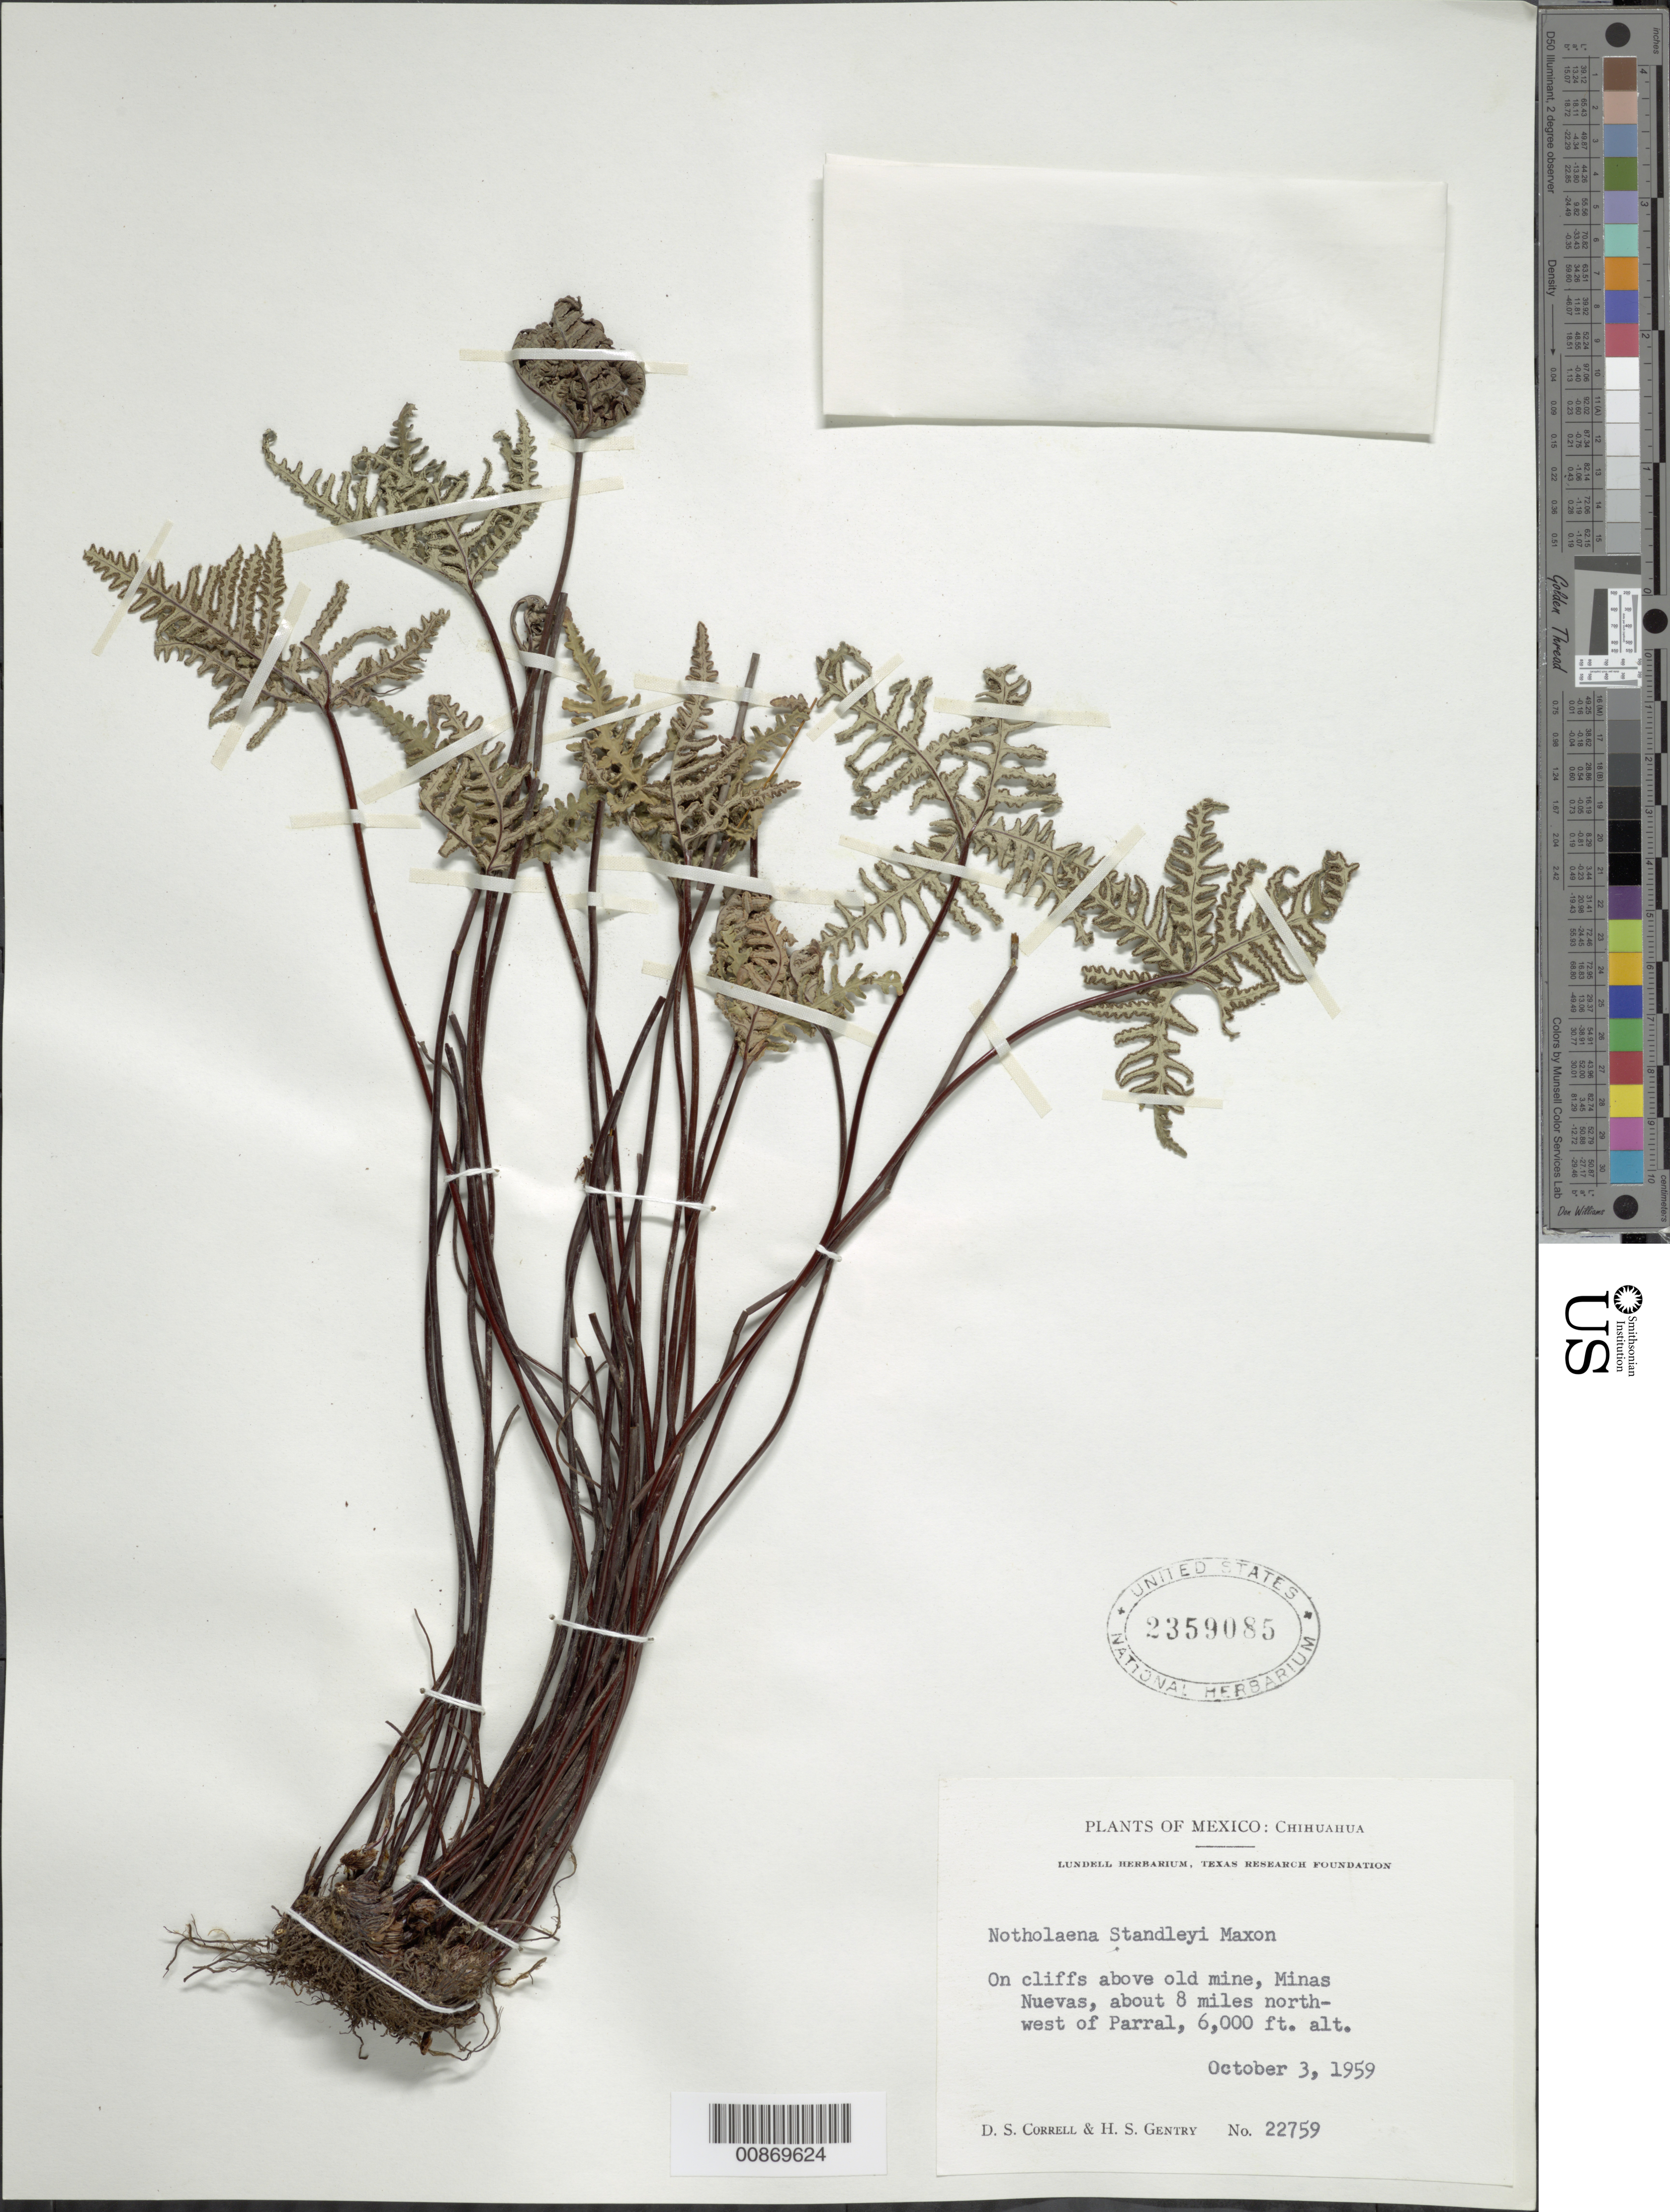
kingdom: Plantae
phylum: Tracheophyta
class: Polypodiopsida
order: Polypodiales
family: Pteridaceae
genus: Notholaena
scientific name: Notholaena standleyi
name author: Maxon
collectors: D. S. Correll & H. S. Gentry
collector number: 22759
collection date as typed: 03 Oct 1959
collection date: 1959-10-03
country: Mexico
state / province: Chihuahua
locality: Above old mine, Minas Nuevas, about 8 miles north-west of Parral.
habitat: On cliffs.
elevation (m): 1829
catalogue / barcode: US 2359085